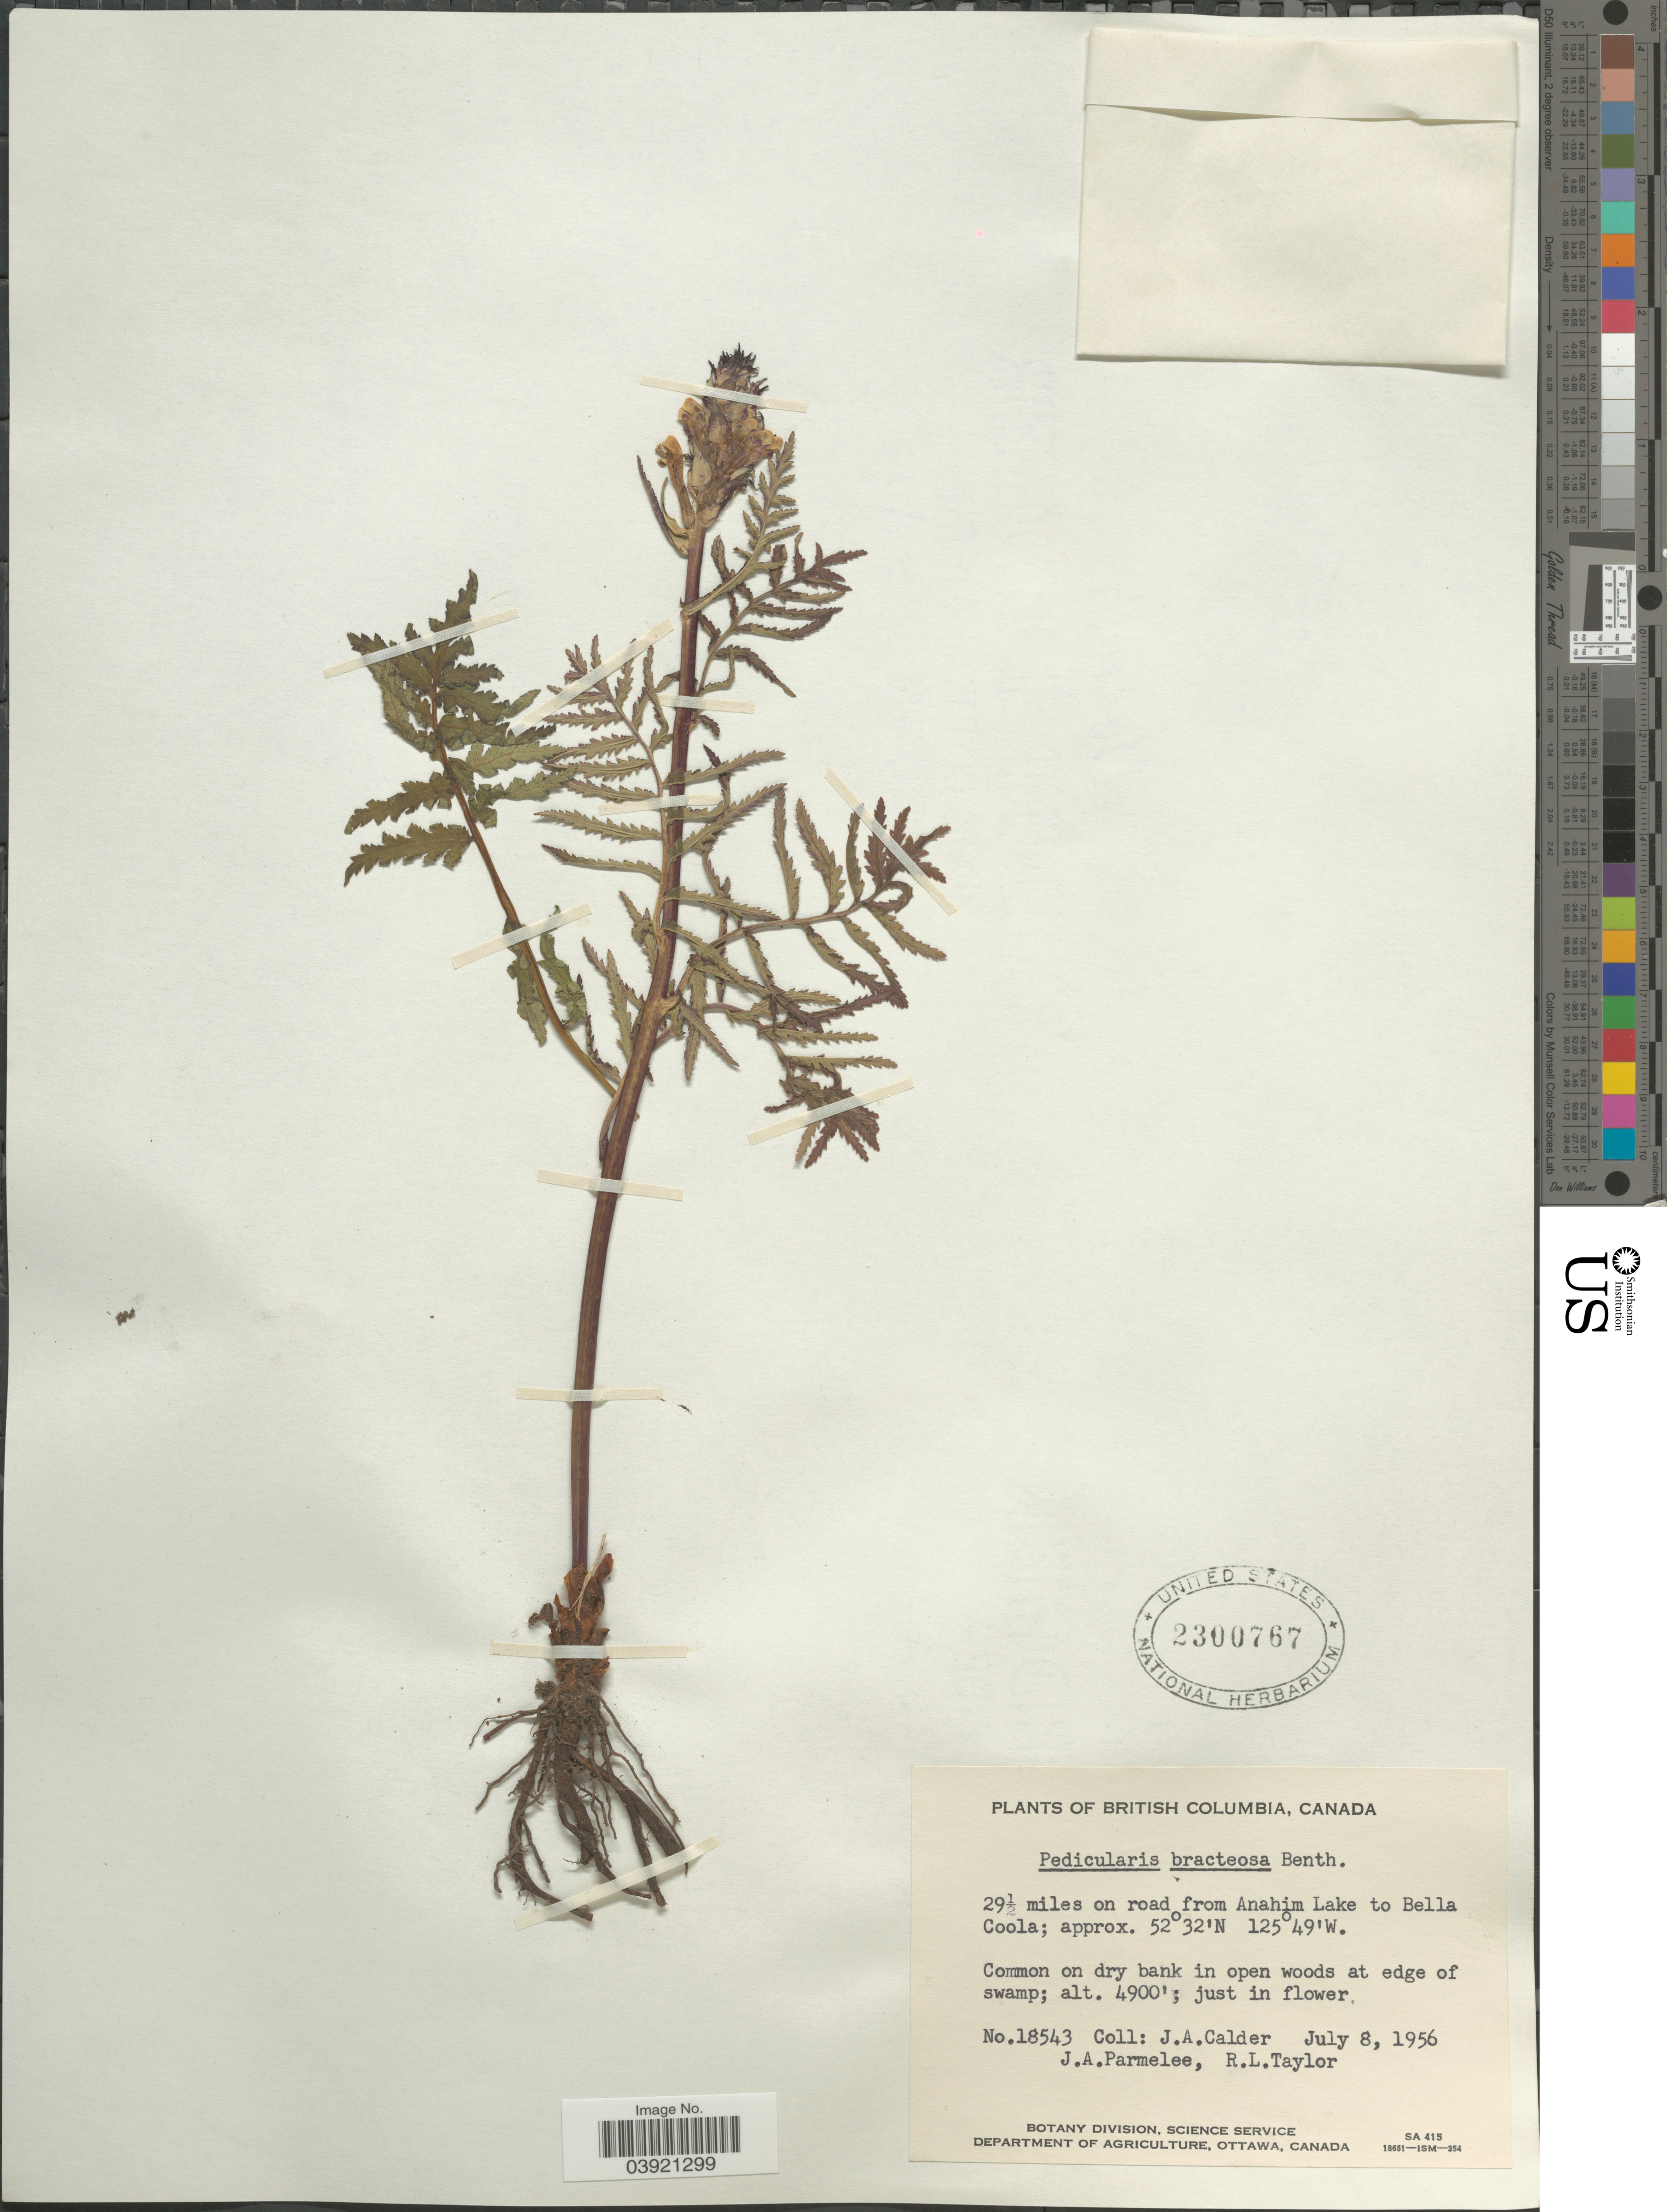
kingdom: Plantae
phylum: Tracheophyta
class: Magnoliopsida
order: Lamiales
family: Orobanchaceae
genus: Pedicularis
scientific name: Pedicularis bracteosa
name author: Benth.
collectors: J. A. Calder, J. A. Parmelee & R. Taylor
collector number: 18543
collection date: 1956-07-08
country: Canada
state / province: British Columbia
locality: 29½ miles on road from Anahim Lake to Bella Coola.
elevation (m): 1494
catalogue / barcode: US 2300767